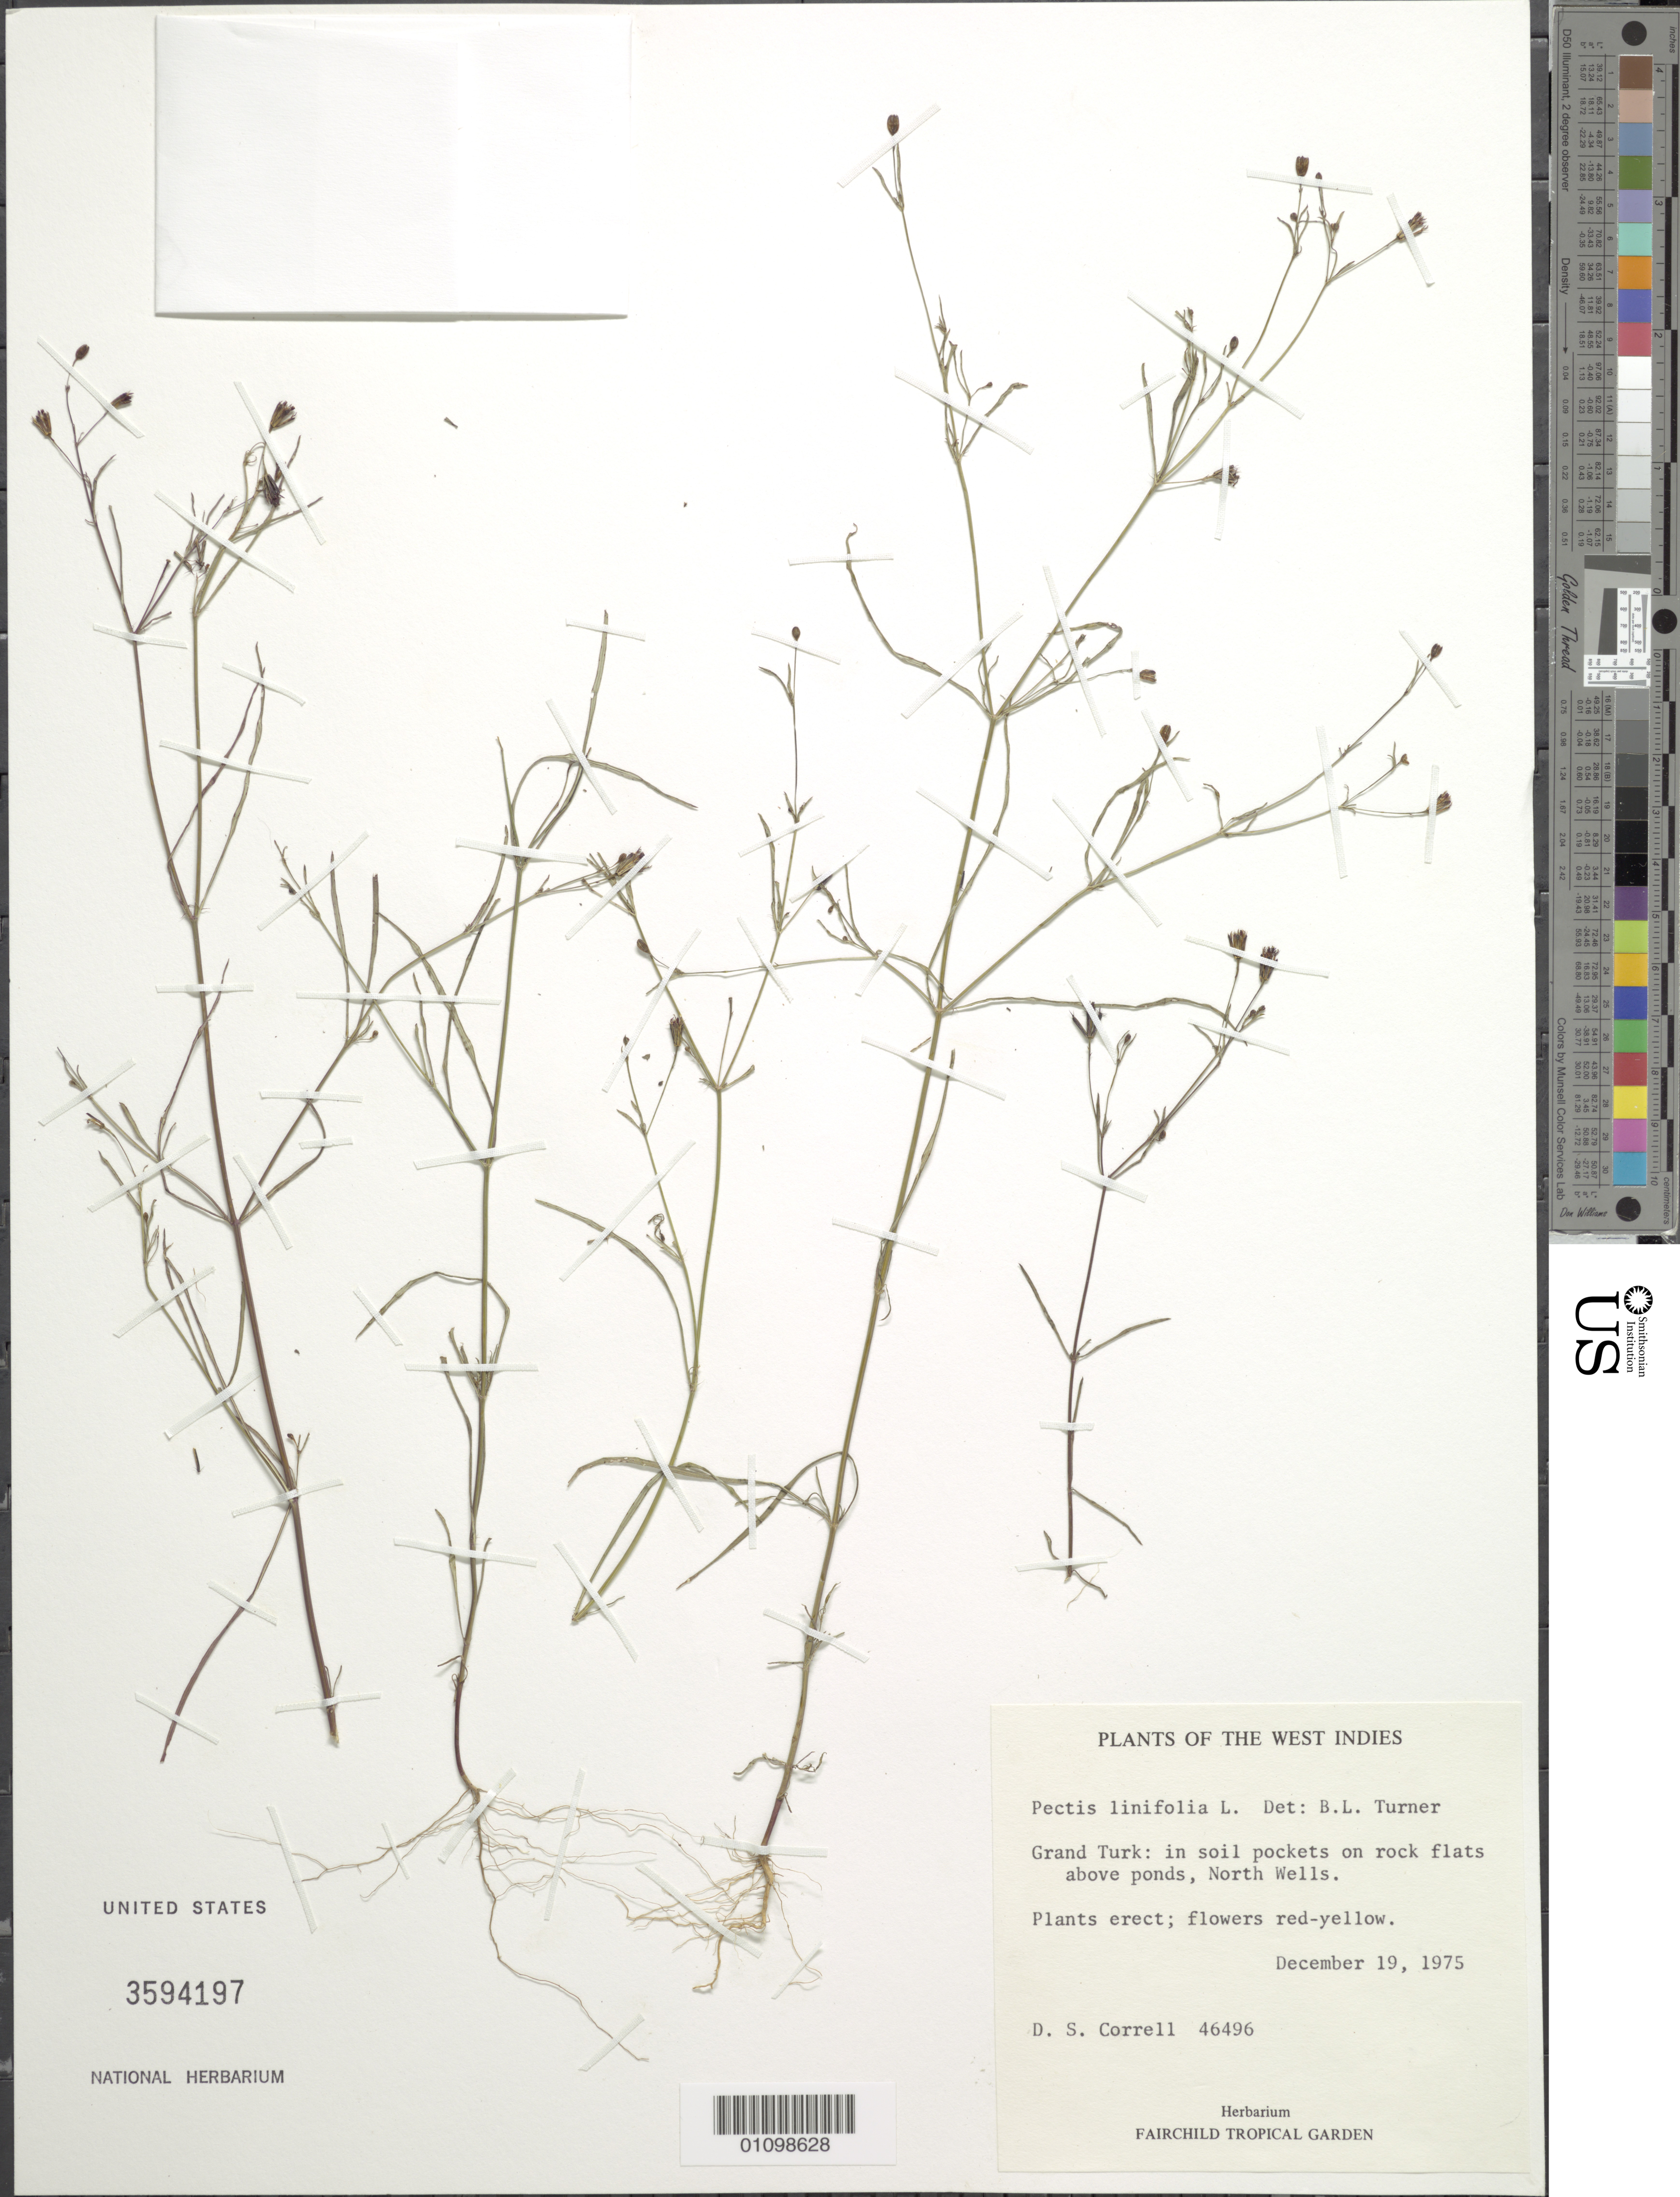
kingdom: Plantae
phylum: Tracheophyta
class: Magnoliopsida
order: Asterales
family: Asteraceae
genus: Pectis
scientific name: Pectis linifolia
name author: L.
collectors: D. S. Correll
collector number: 46496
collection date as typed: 19 Dec 1975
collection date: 1975-12-19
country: Turks and Caicos Islands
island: Grand Turk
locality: In soil pockets on rock flats above ponds, North Wells.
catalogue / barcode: US 3594197